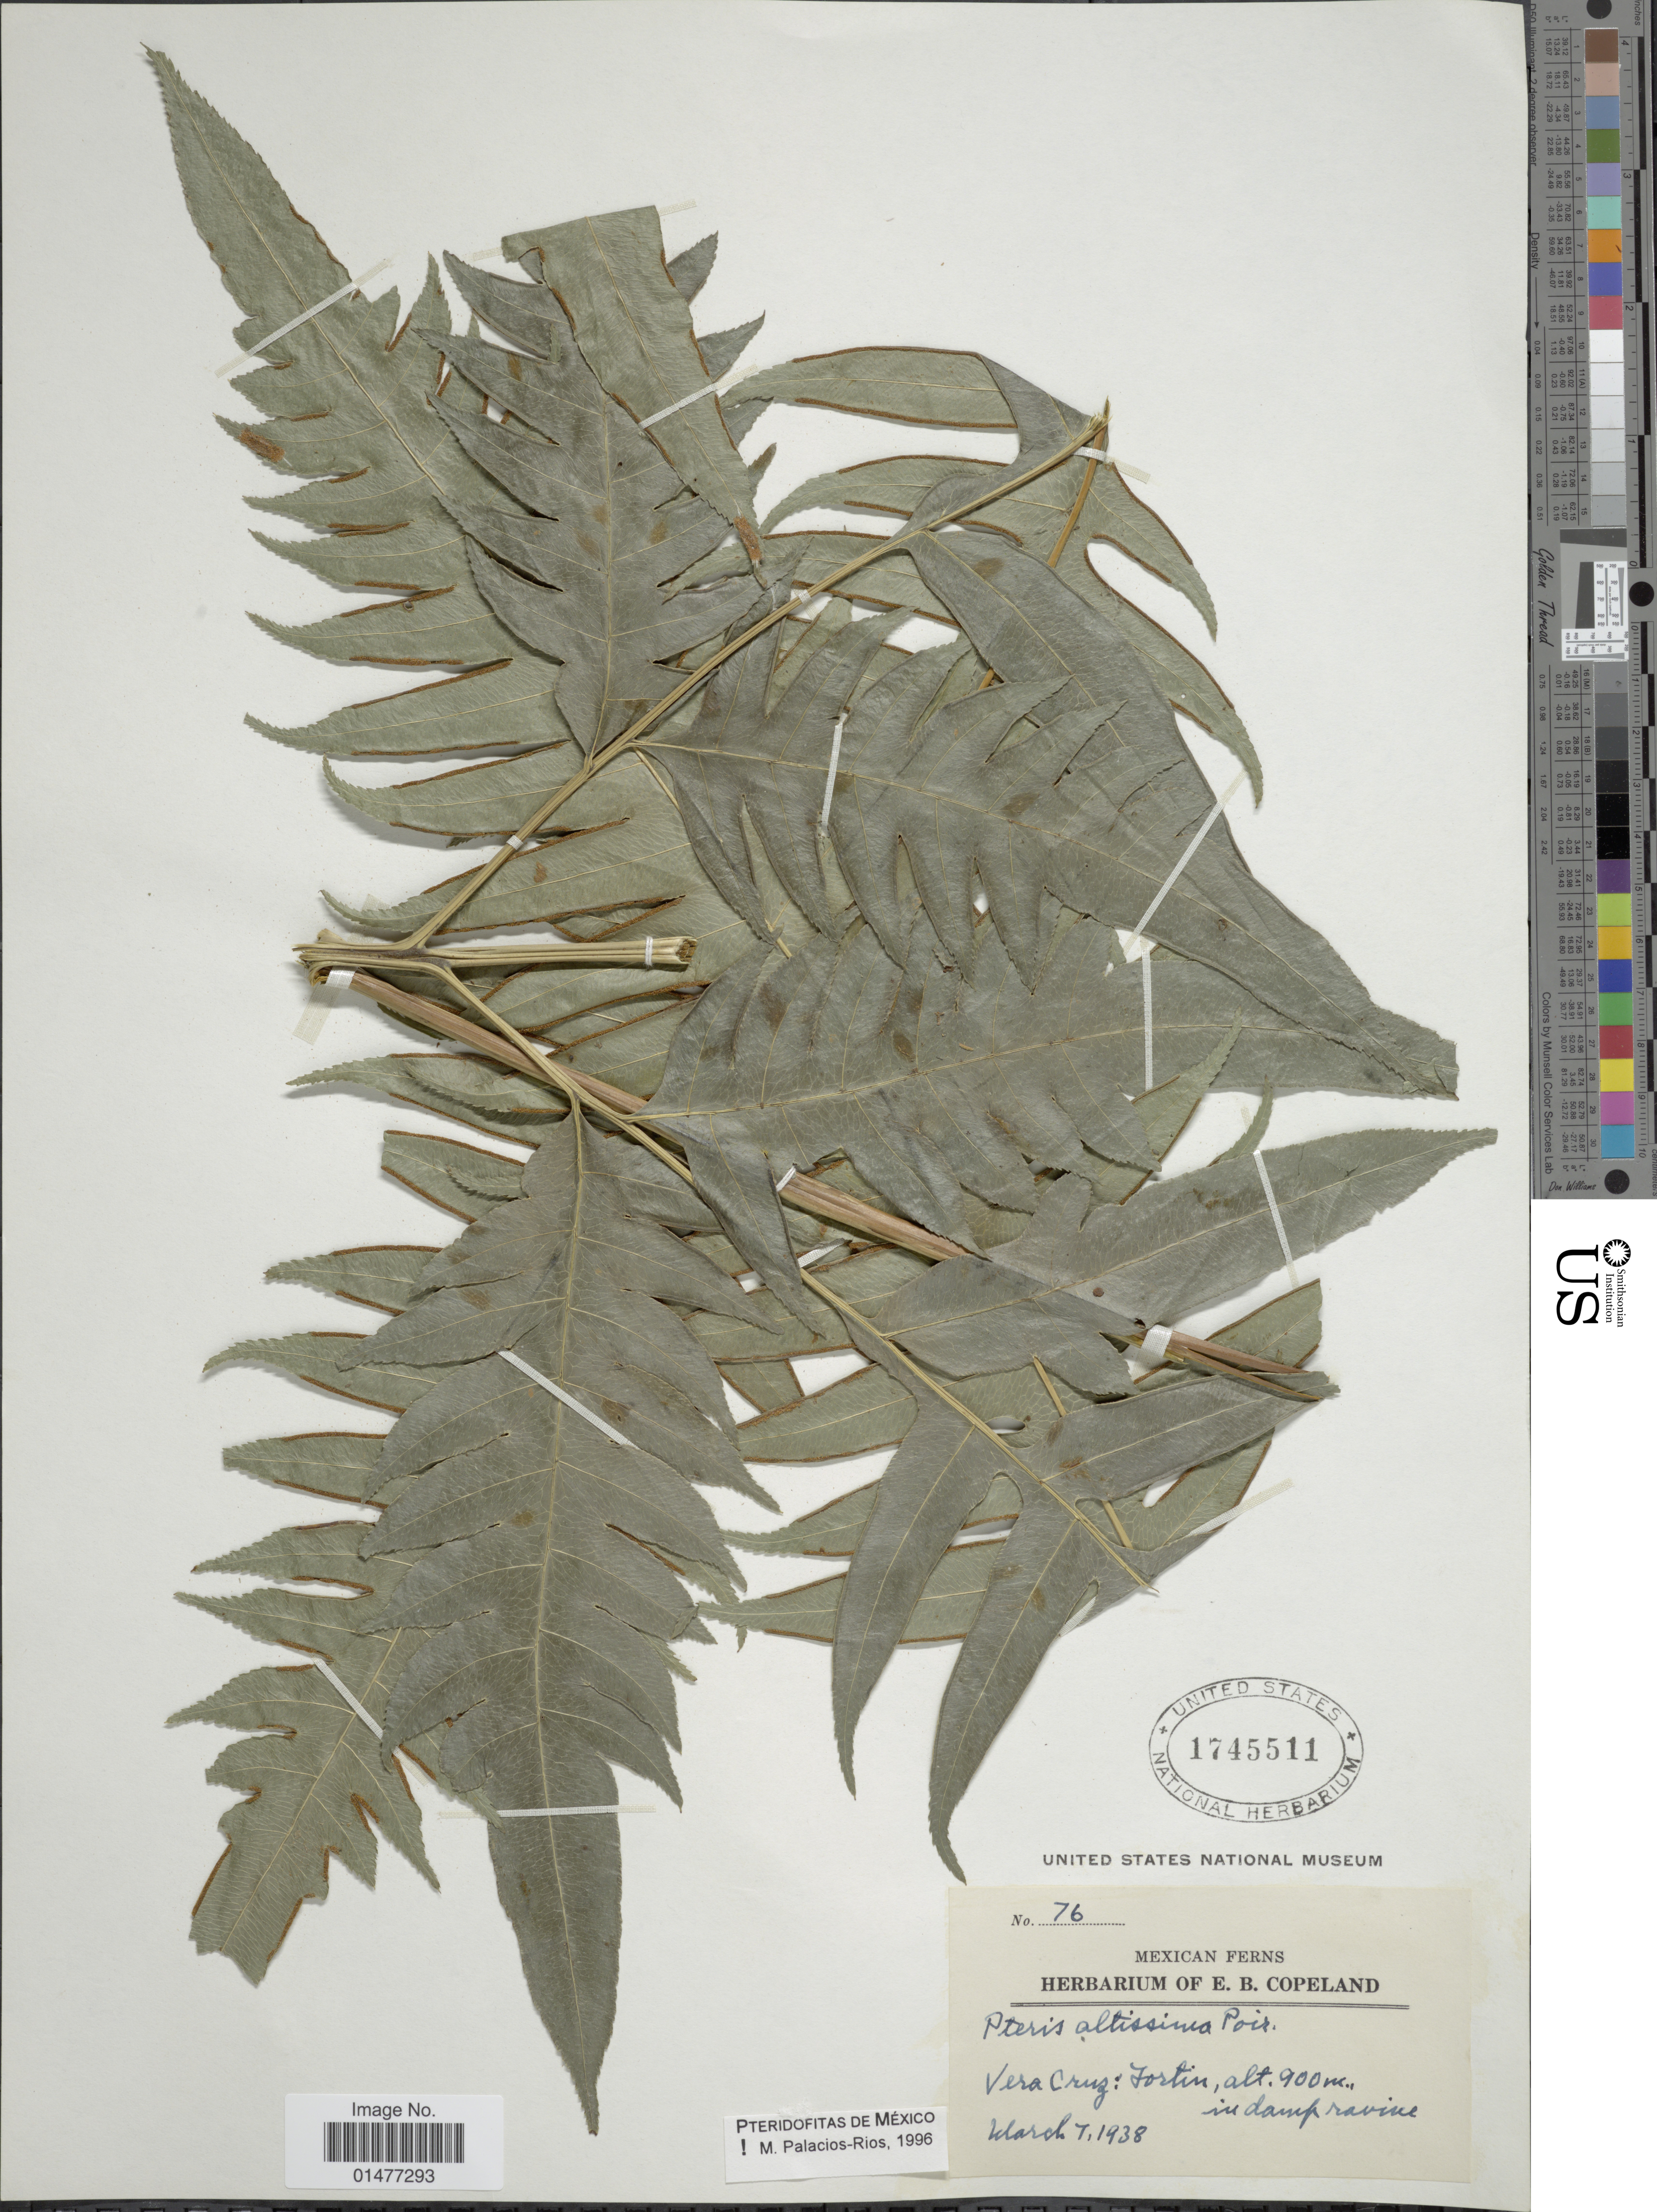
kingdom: Plantae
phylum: Tracheophyta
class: Polypodiopsida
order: Polypodiales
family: Pteridaceae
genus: Pteris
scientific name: Pteris altissima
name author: Poir.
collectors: ex herb. E. B. Copeland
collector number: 76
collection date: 1938-03-01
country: Mexico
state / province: Veracruz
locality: Mexican Ferns, Fortin, in damp ravine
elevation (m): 900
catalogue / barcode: US 1745511